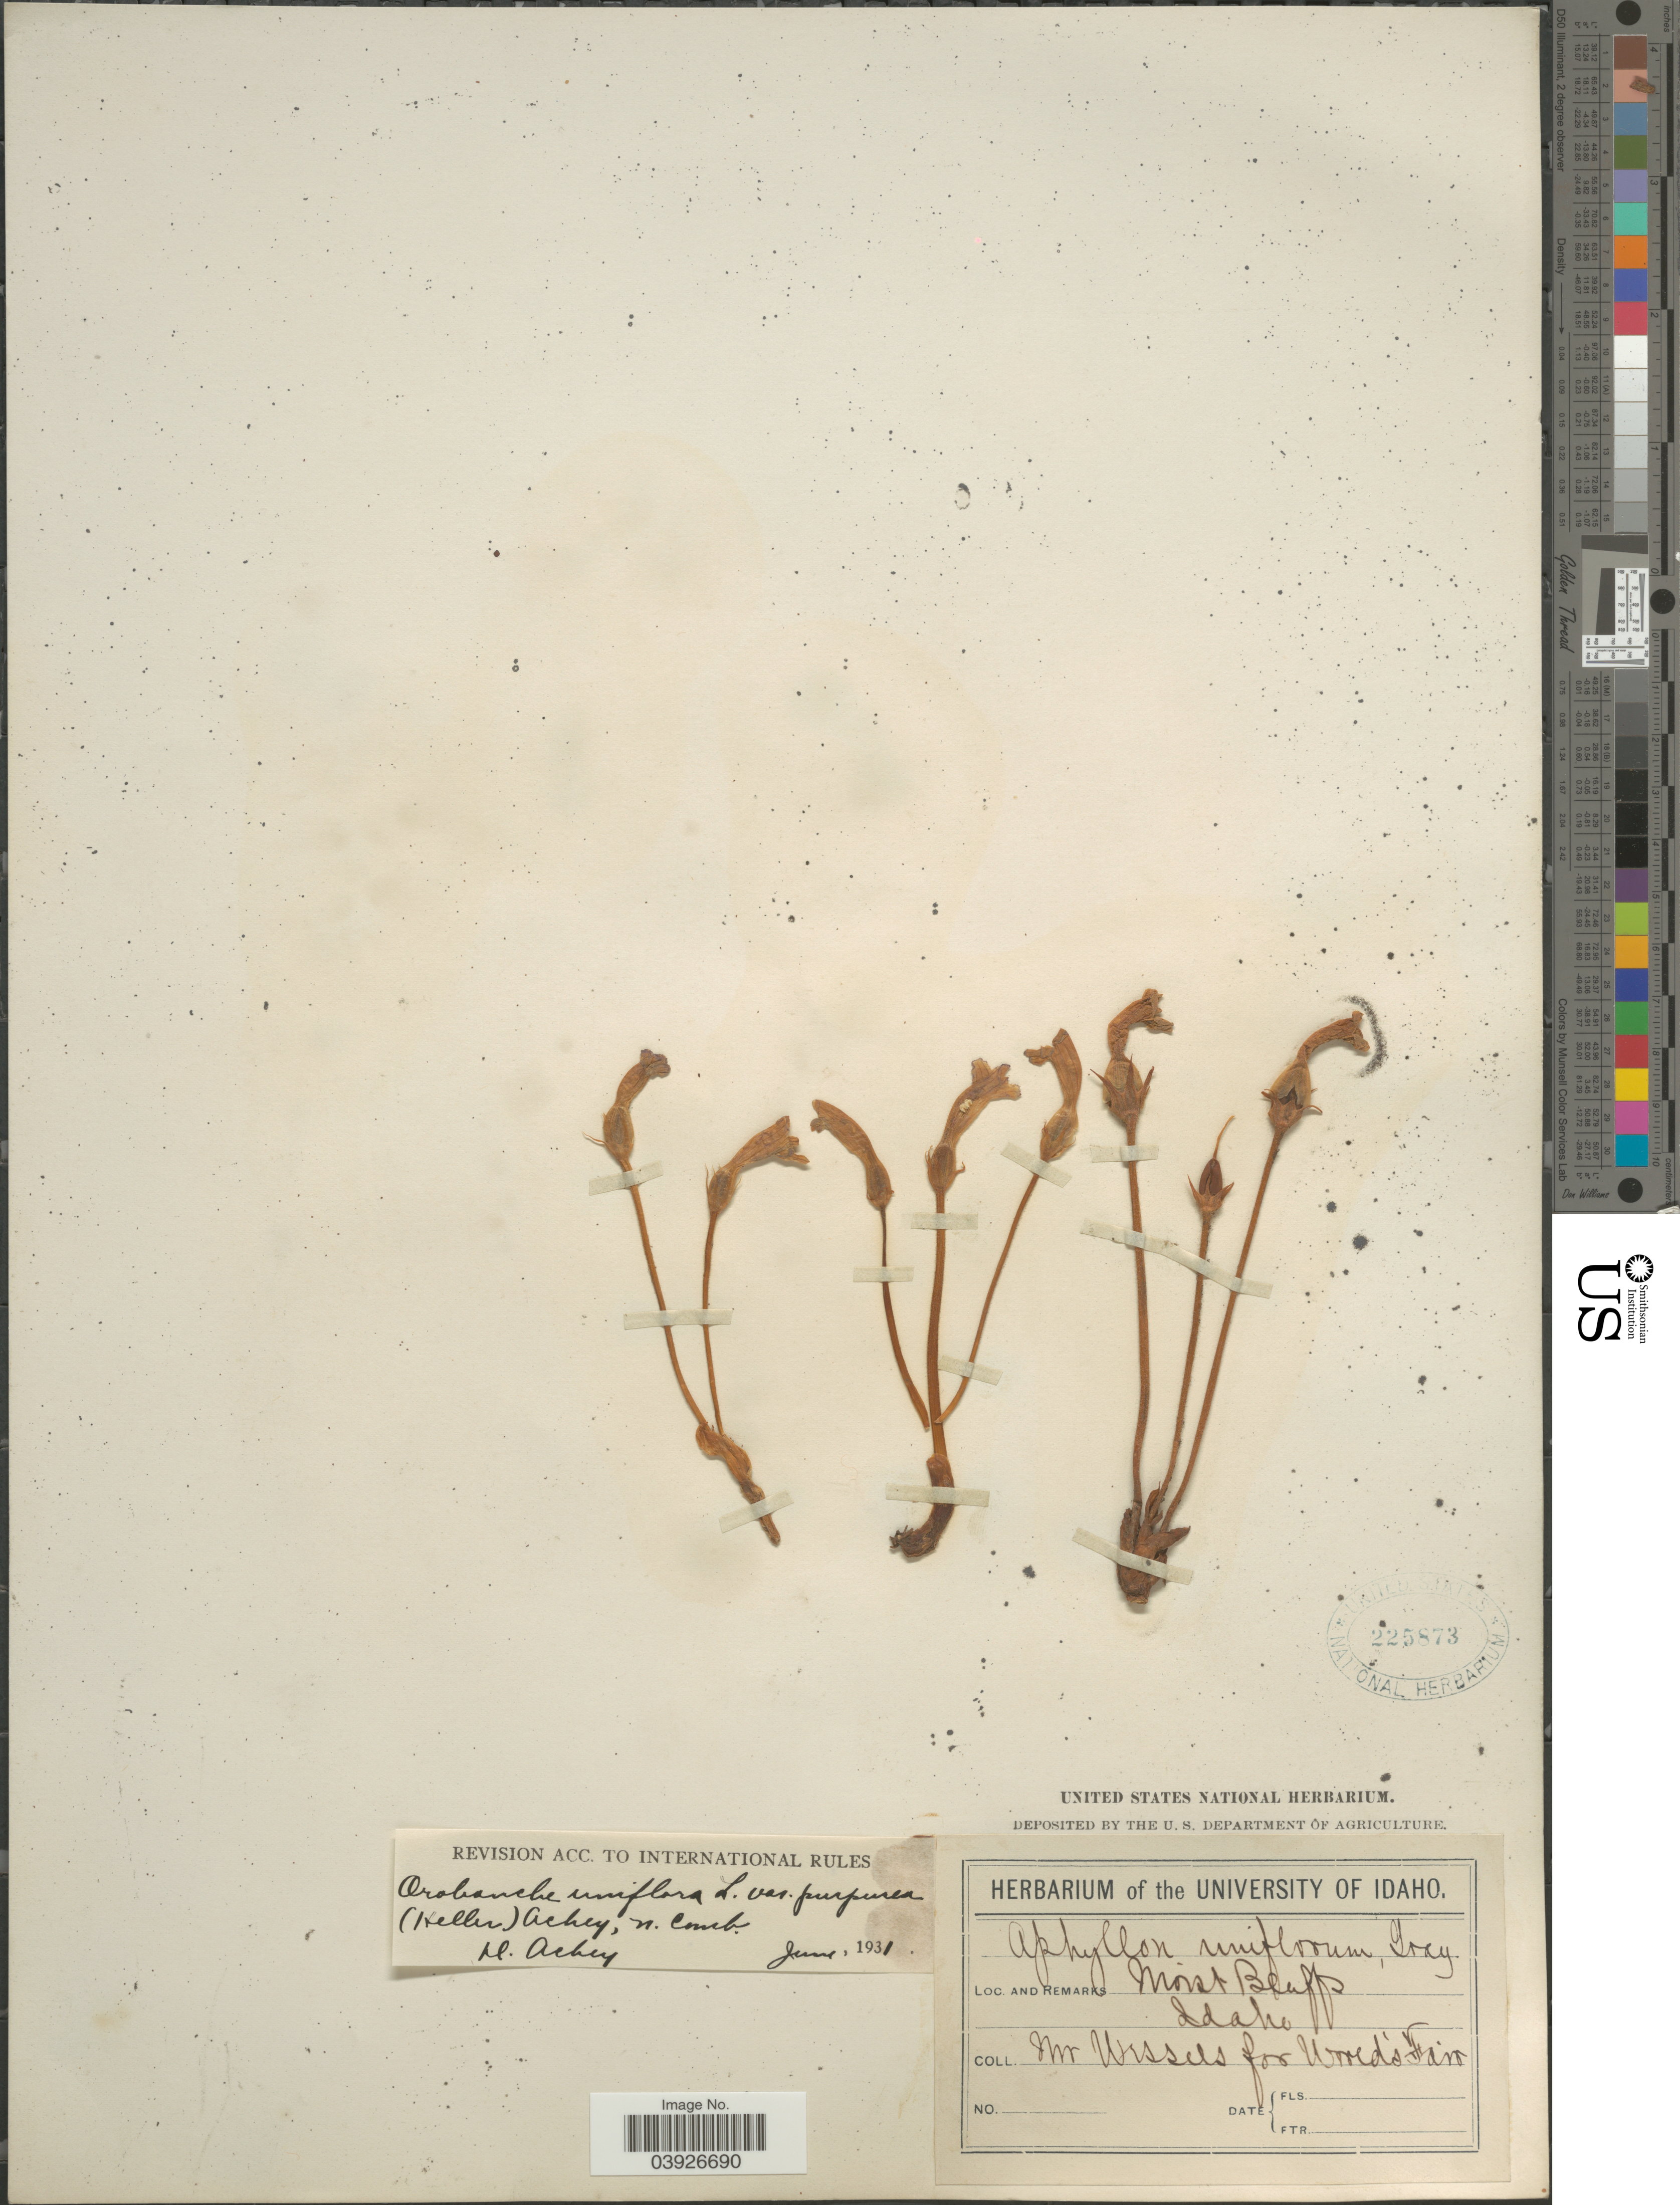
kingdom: Plantae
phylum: Tracheophyta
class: Magnoliopsida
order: Lamiales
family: Orobanchaceae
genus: Aphyllon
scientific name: Aphyllon purpureum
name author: (A. Heller) Holub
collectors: Mr. Wissels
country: United States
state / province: Idaho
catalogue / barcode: US 225873